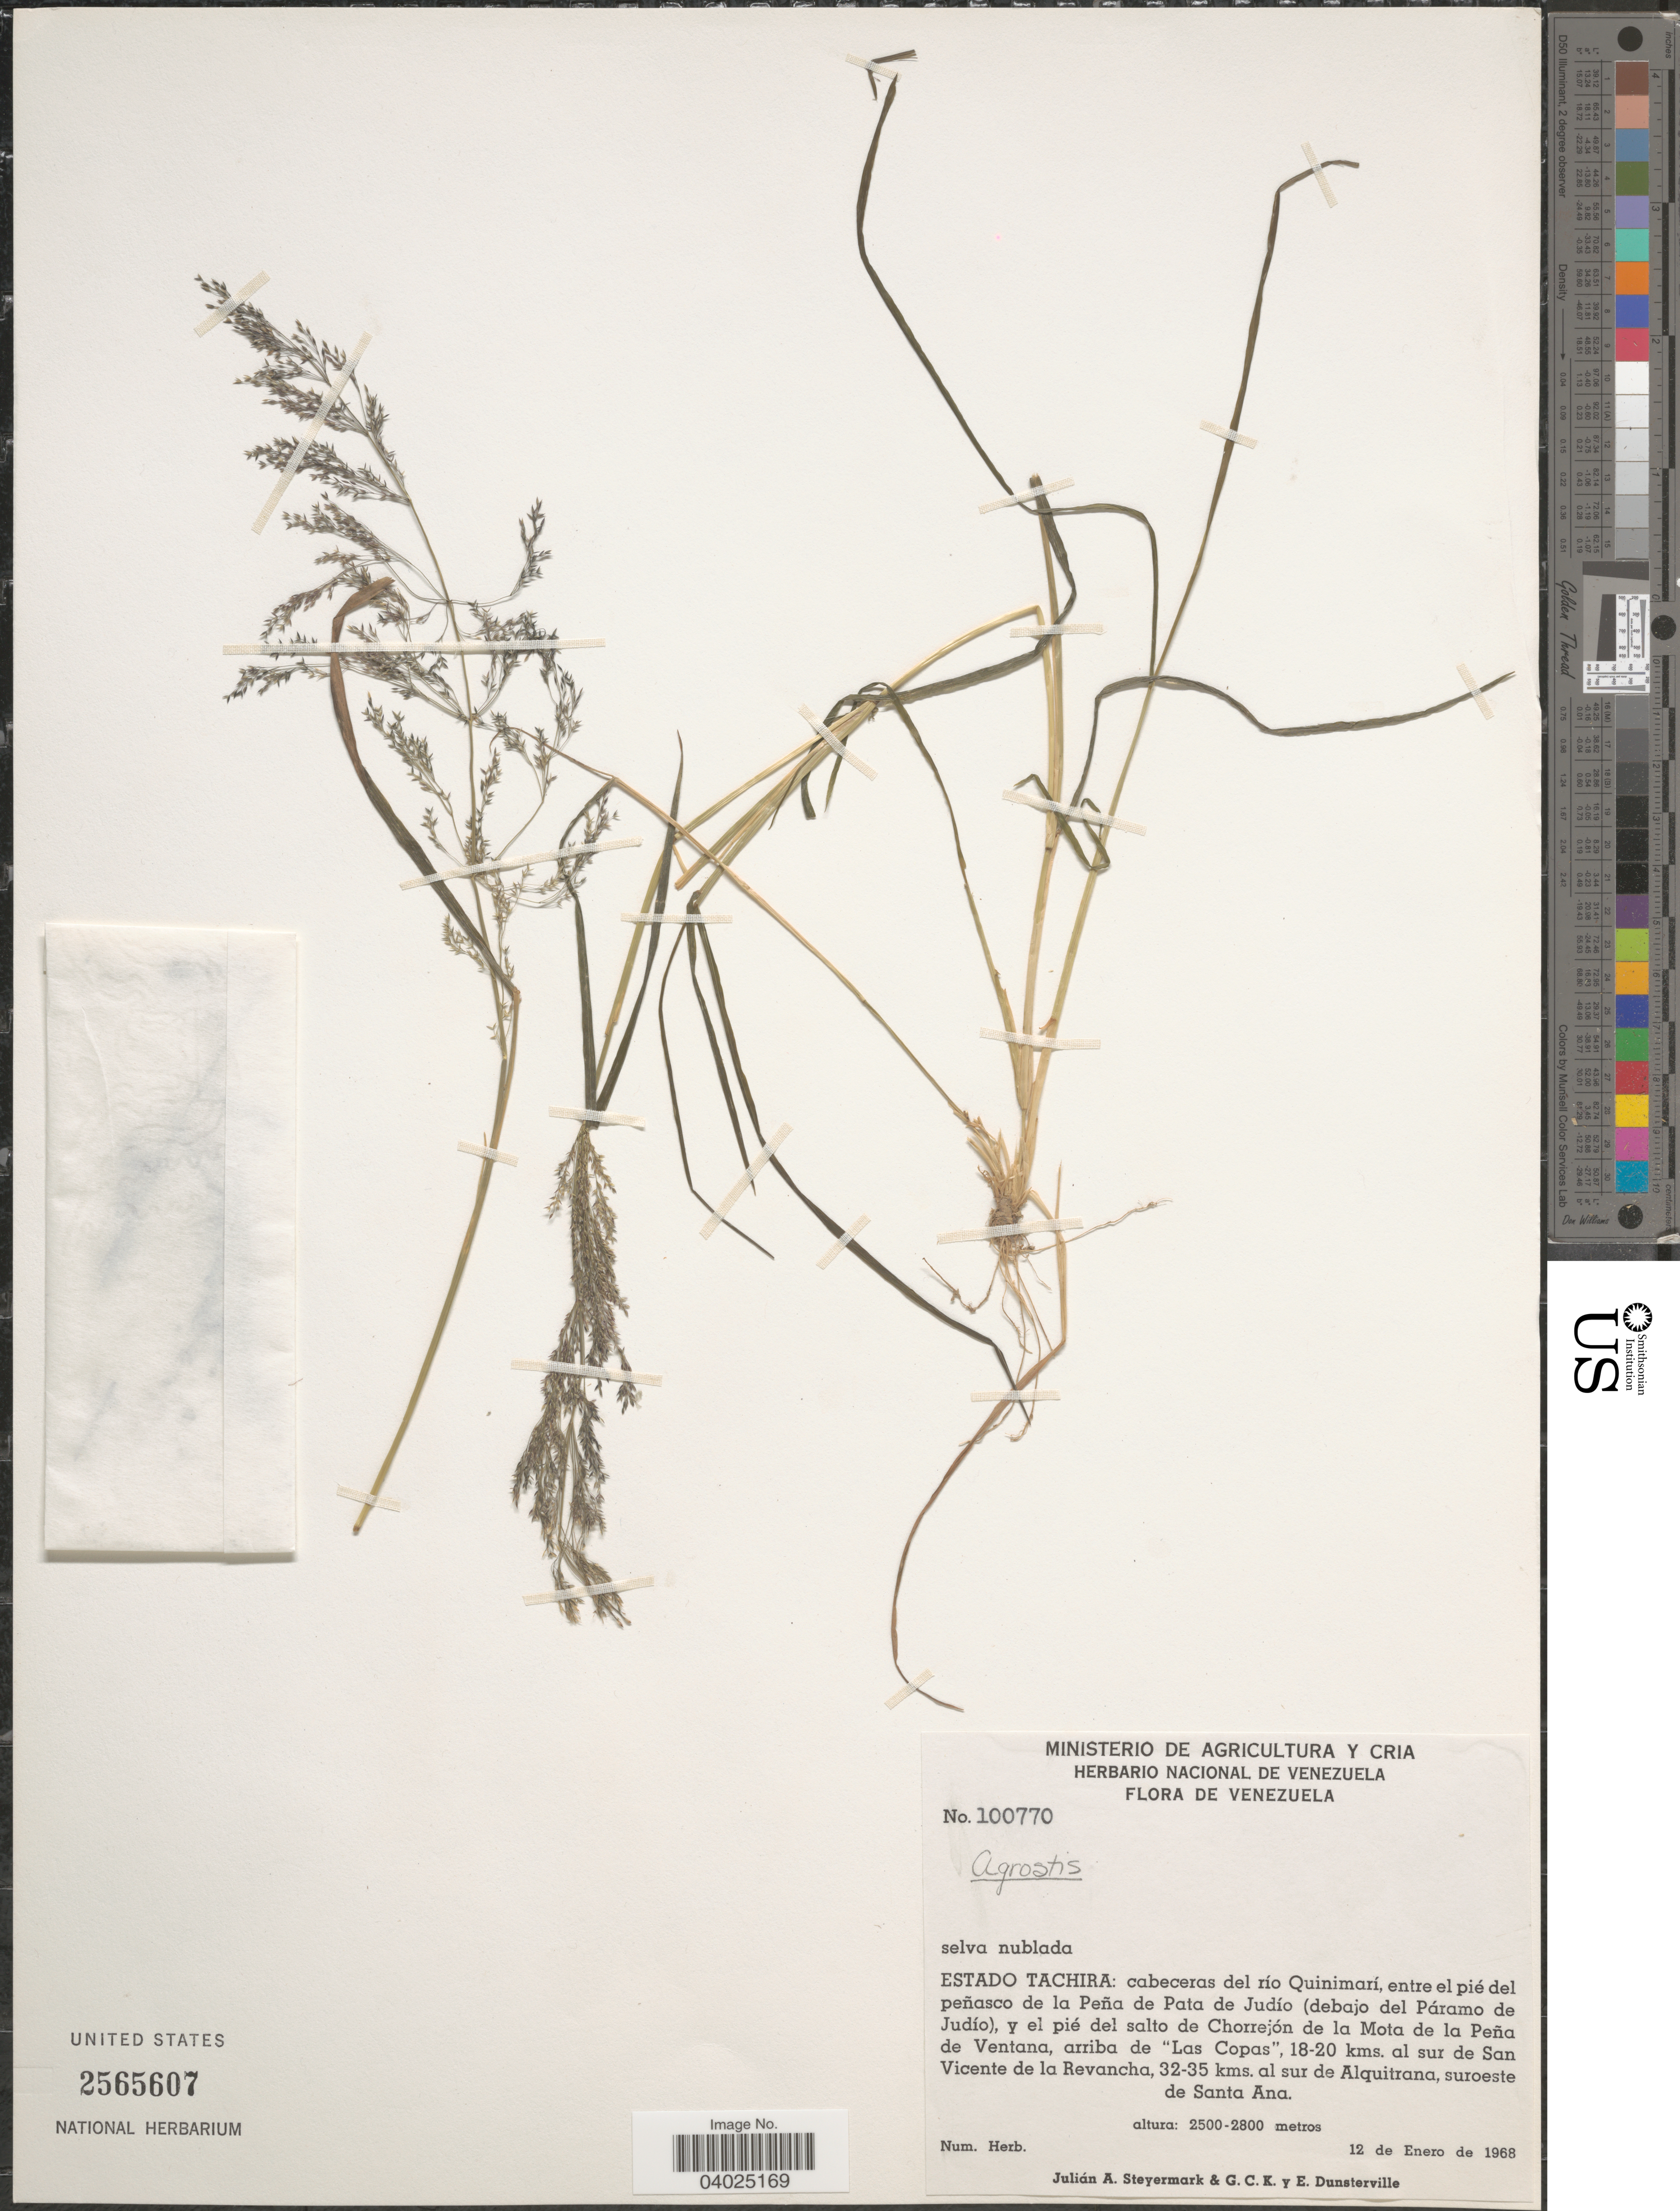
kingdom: Plantae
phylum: Tracheophyta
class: Liliopsida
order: Poales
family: Poaceae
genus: Agrostis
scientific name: Agrostis sp.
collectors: J. Steyermark, G. C. K. Dunsterville & E. Dunsterville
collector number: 100770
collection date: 1968-01-12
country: Venezuela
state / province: Tachira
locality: Cabeceras del río Quinimarí, entre el pié del peñasco de la Peña de Pata de Judío (debajo del Páramo de Judío), y el pié del salto de Chorrejón de la Mota de la Peña de Ventana, arriba de "Las Copas", 18-20 kms. al sur de San Vicente de la Revancha, 32-35 kms. al sur de Alquitrana, suroeste de Santa Ana.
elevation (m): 2500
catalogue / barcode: US 2565607